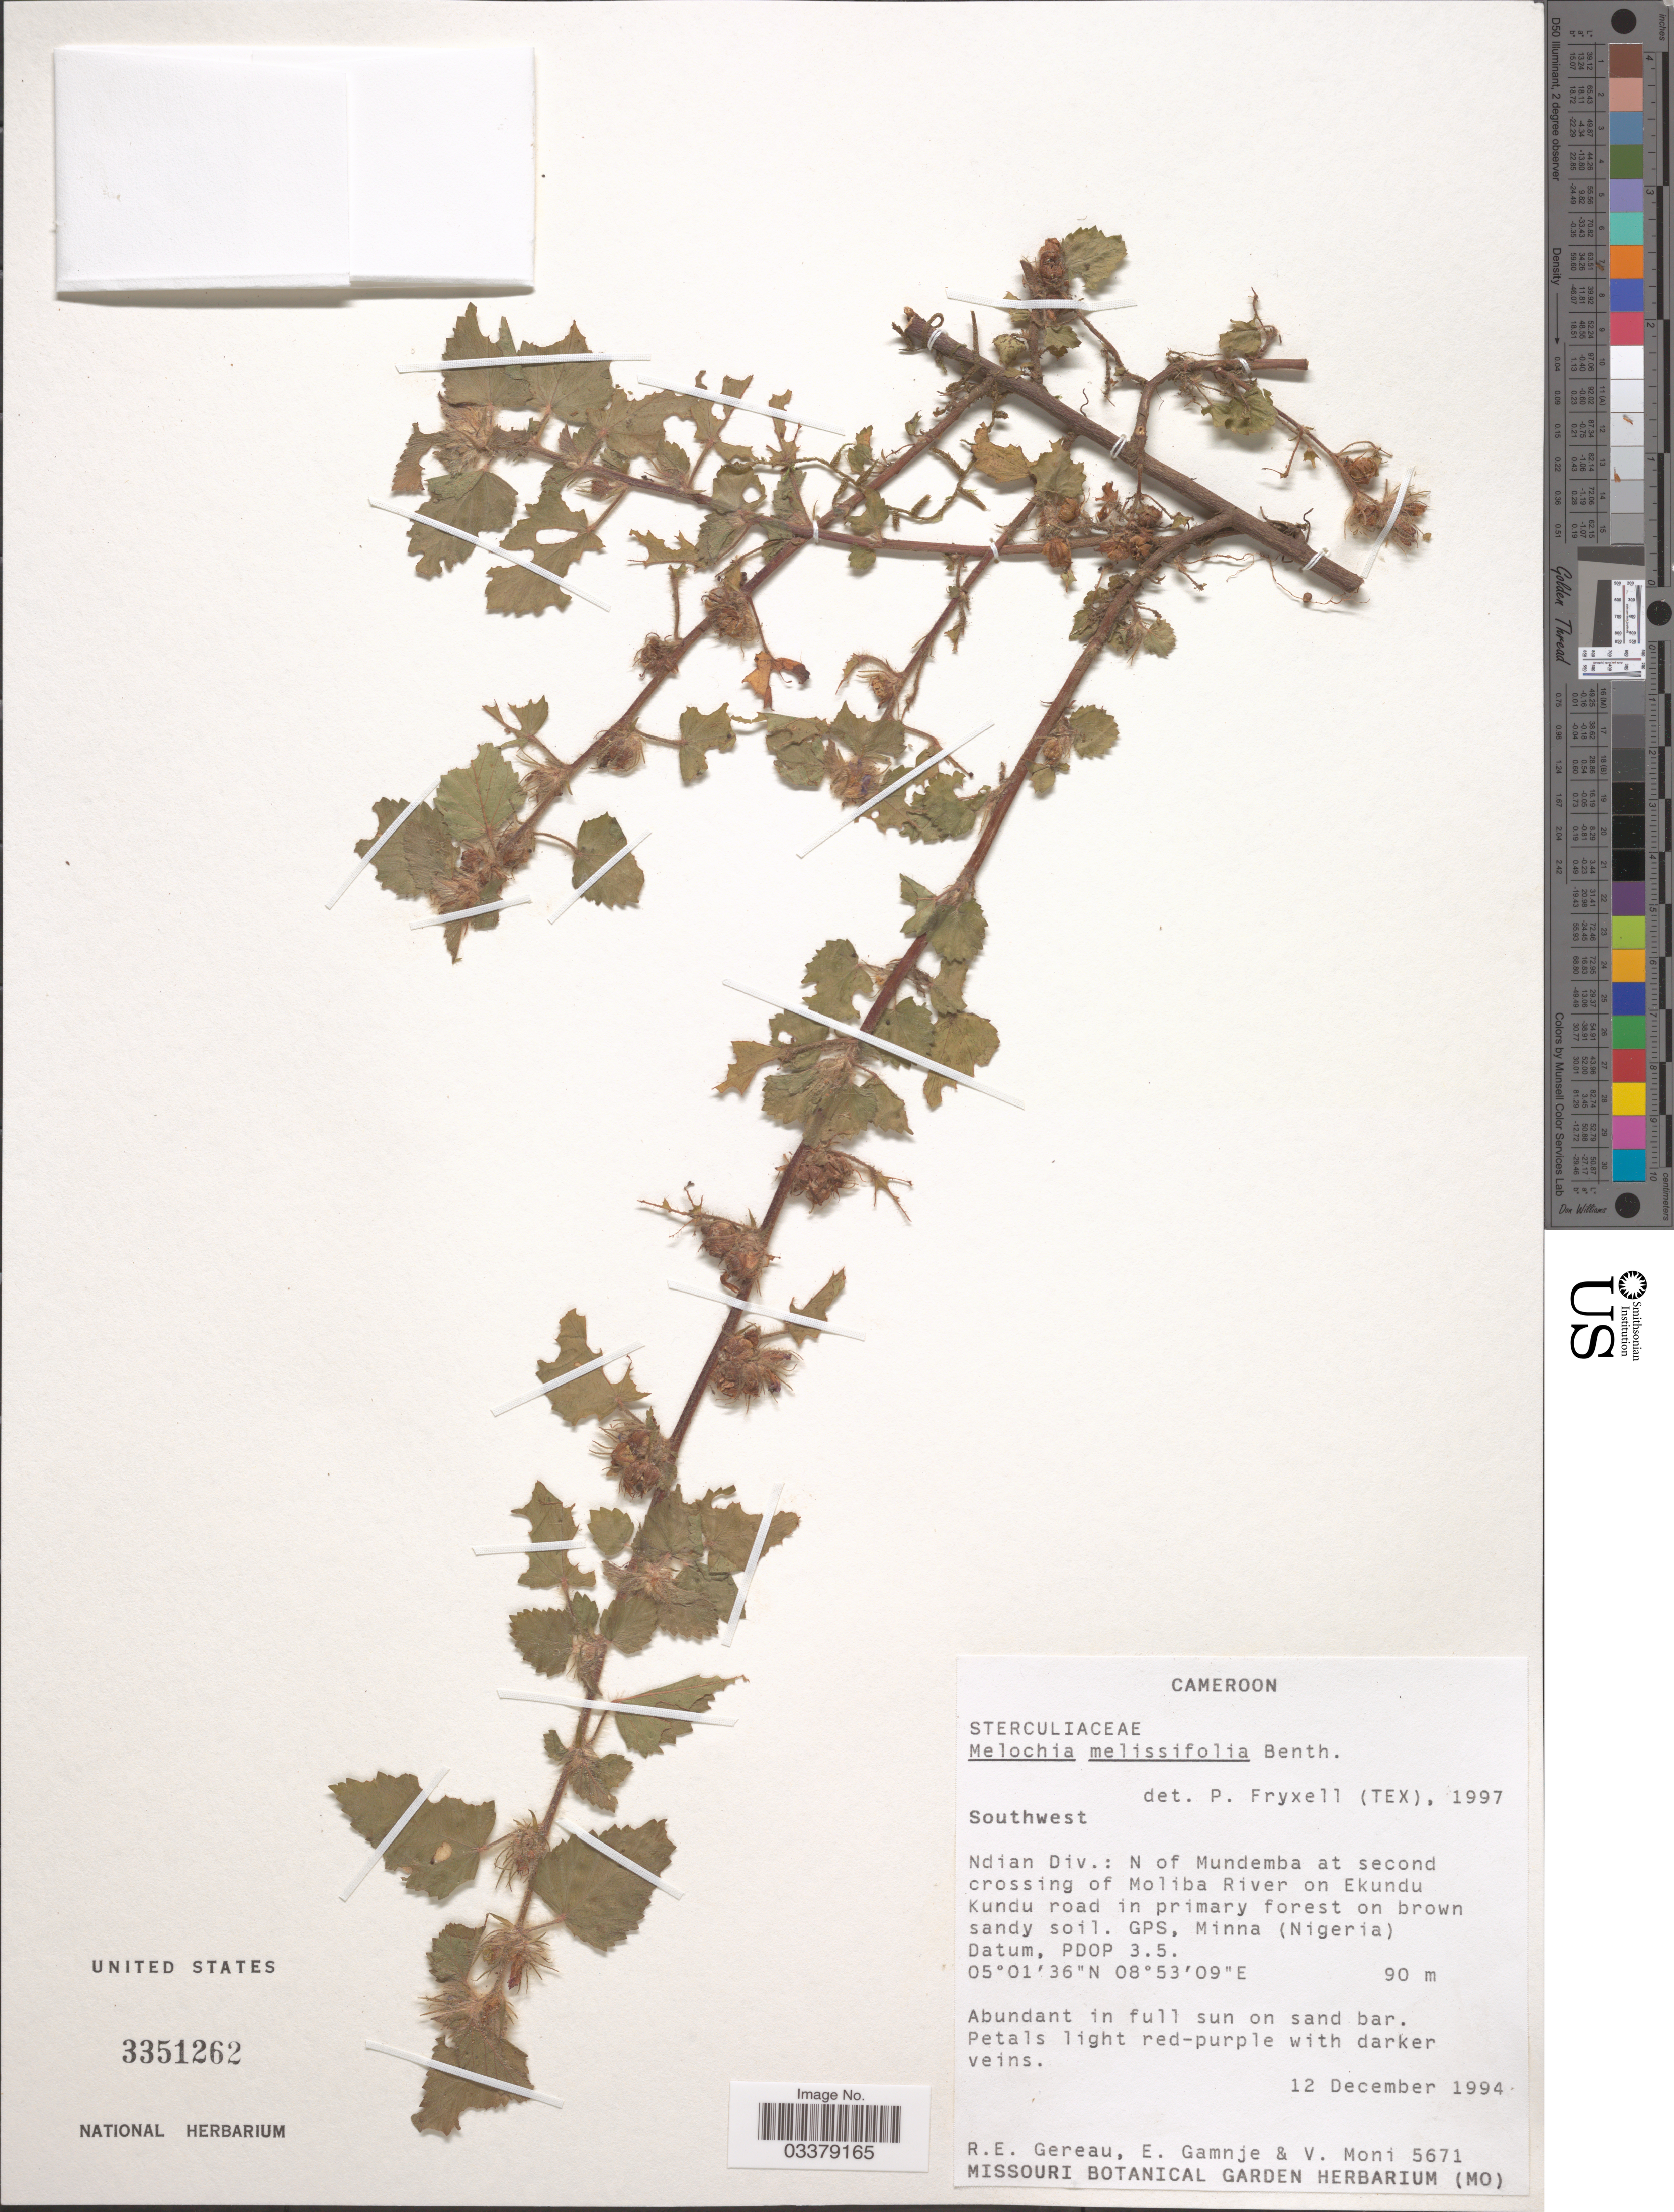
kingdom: Plantae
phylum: Tracheophyta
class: Magnoliopsida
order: Malvales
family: Malvaceae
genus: Melochia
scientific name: Melochia melissifolia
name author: Benth.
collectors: R. Gereau, E. Gamnje & V. Moni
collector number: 5671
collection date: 1994-12-12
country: Cameroon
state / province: Sud-Ouest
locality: Southwest. Ndian Div.: N of Mundemba at second crossing of Moliba River on Ekundu Kundu road.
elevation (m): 90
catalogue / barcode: US 3351262